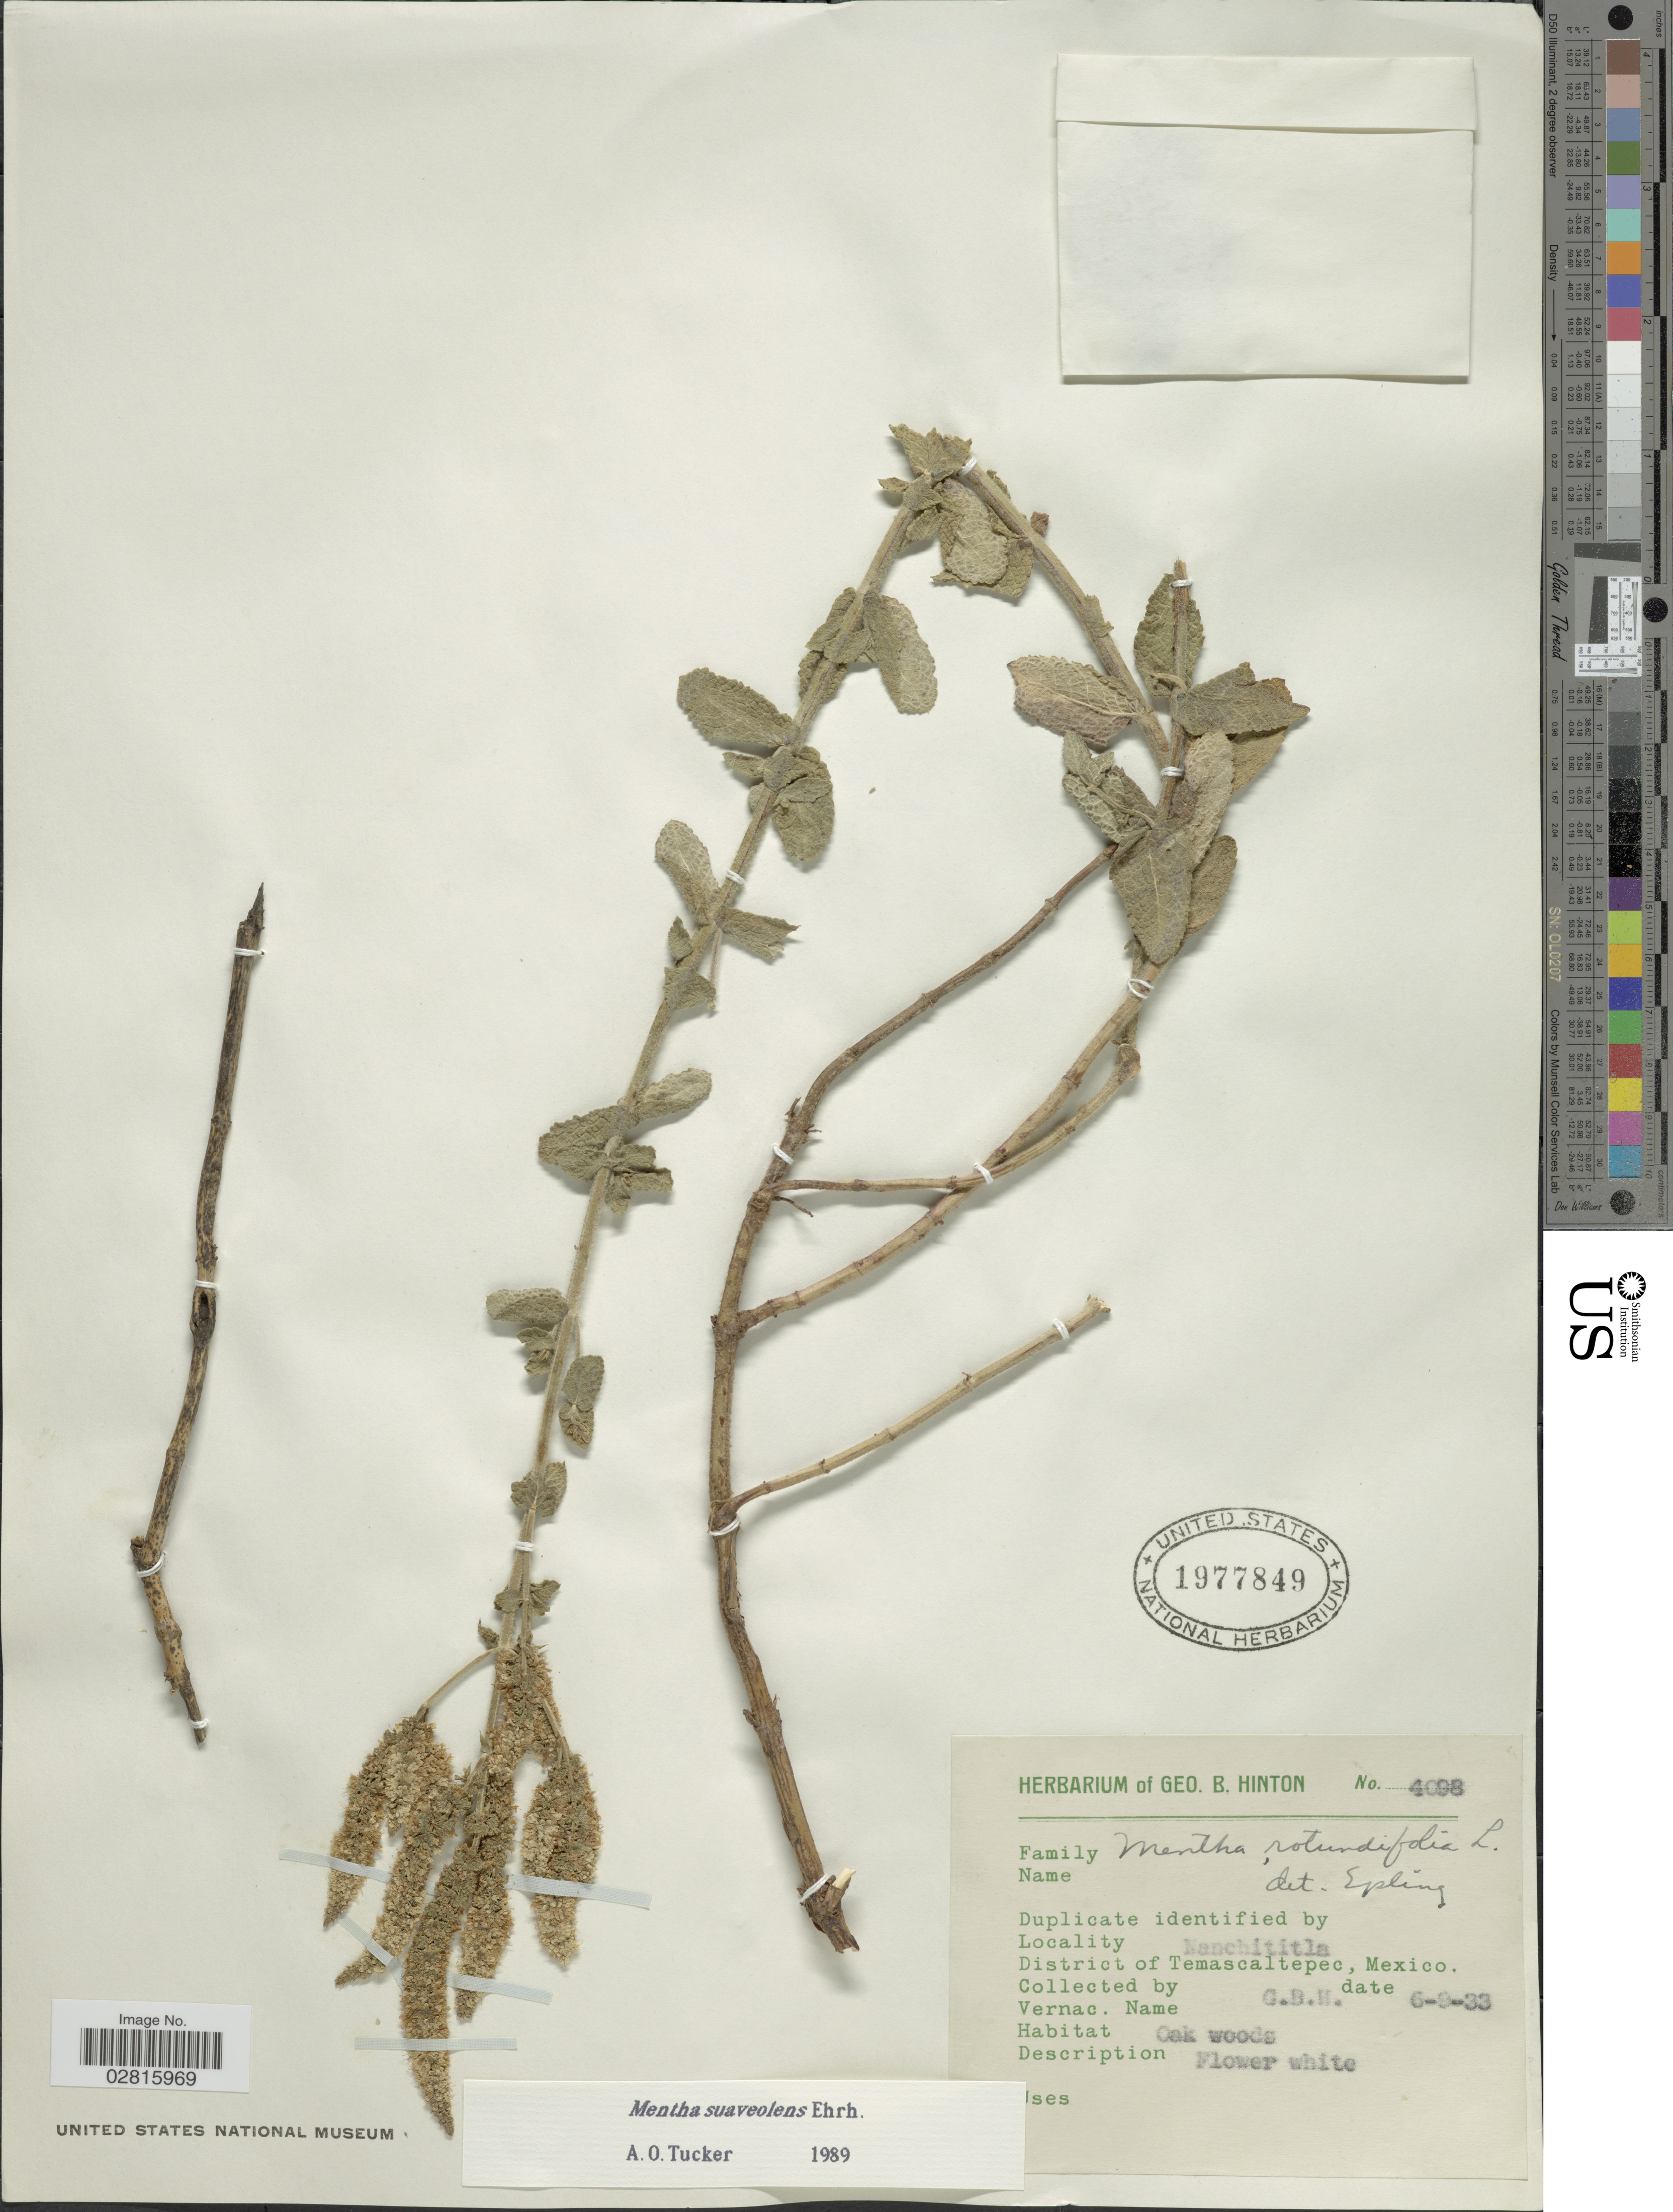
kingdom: Plantae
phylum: Tracheophyta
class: Magnoliopsida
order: Lamiales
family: Lamiaceae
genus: Mentha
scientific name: Mentha suaveolens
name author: Ehrh.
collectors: G. B. Hinton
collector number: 4098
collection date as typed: Transcribed d/m/y: 9/6/33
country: Mexico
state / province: México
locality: Nanchititla. District of Temascaltepec.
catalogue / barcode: US 1977849